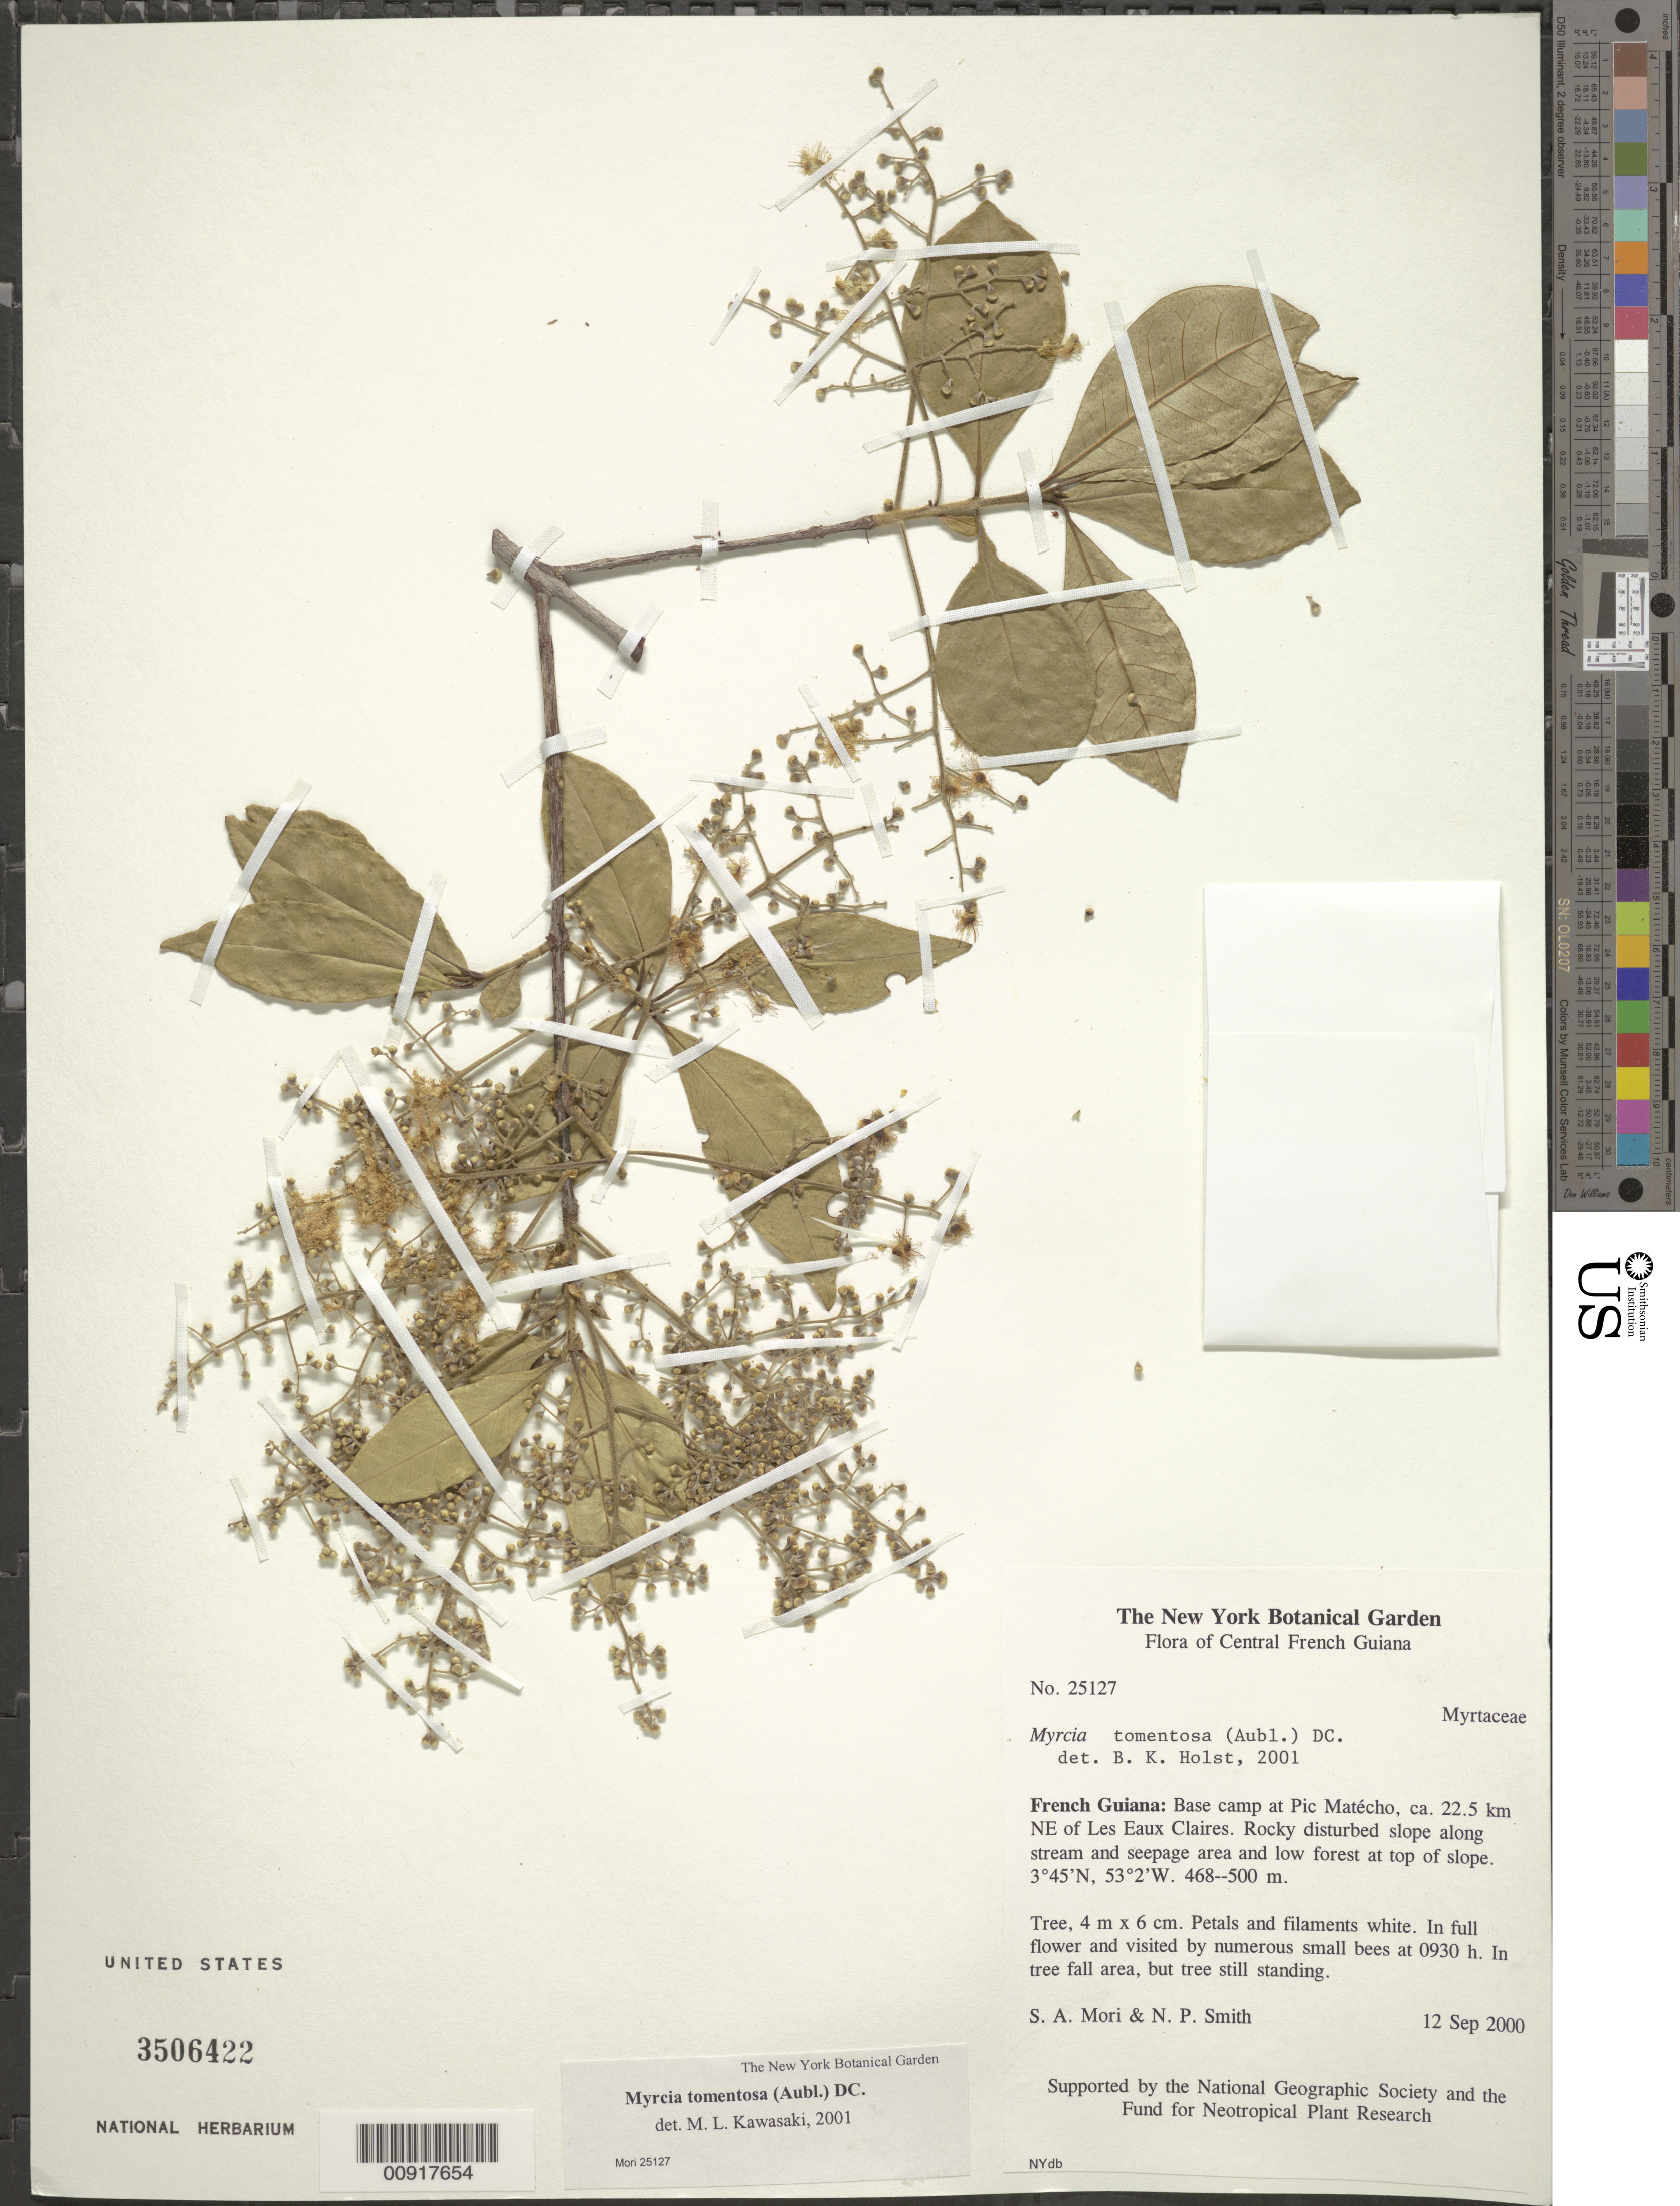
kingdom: Plantae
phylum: Tracheophyta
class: Magnoliopsida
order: Myrtales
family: Myrtaceae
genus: Myrcia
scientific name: Myrcia tomentosa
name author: (Aubl.) DC.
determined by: Kawasaki, María L.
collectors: S. Mori & N. Smith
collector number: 25127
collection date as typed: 12-Sep-00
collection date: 2000-09-12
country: French Guiana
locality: Pic Matécho, ca 22.5 km NE of Les Eaux Claires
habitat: Rocky disturbed slope along steramand seepage area and low forest at top of slope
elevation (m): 468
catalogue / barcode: US 3506422